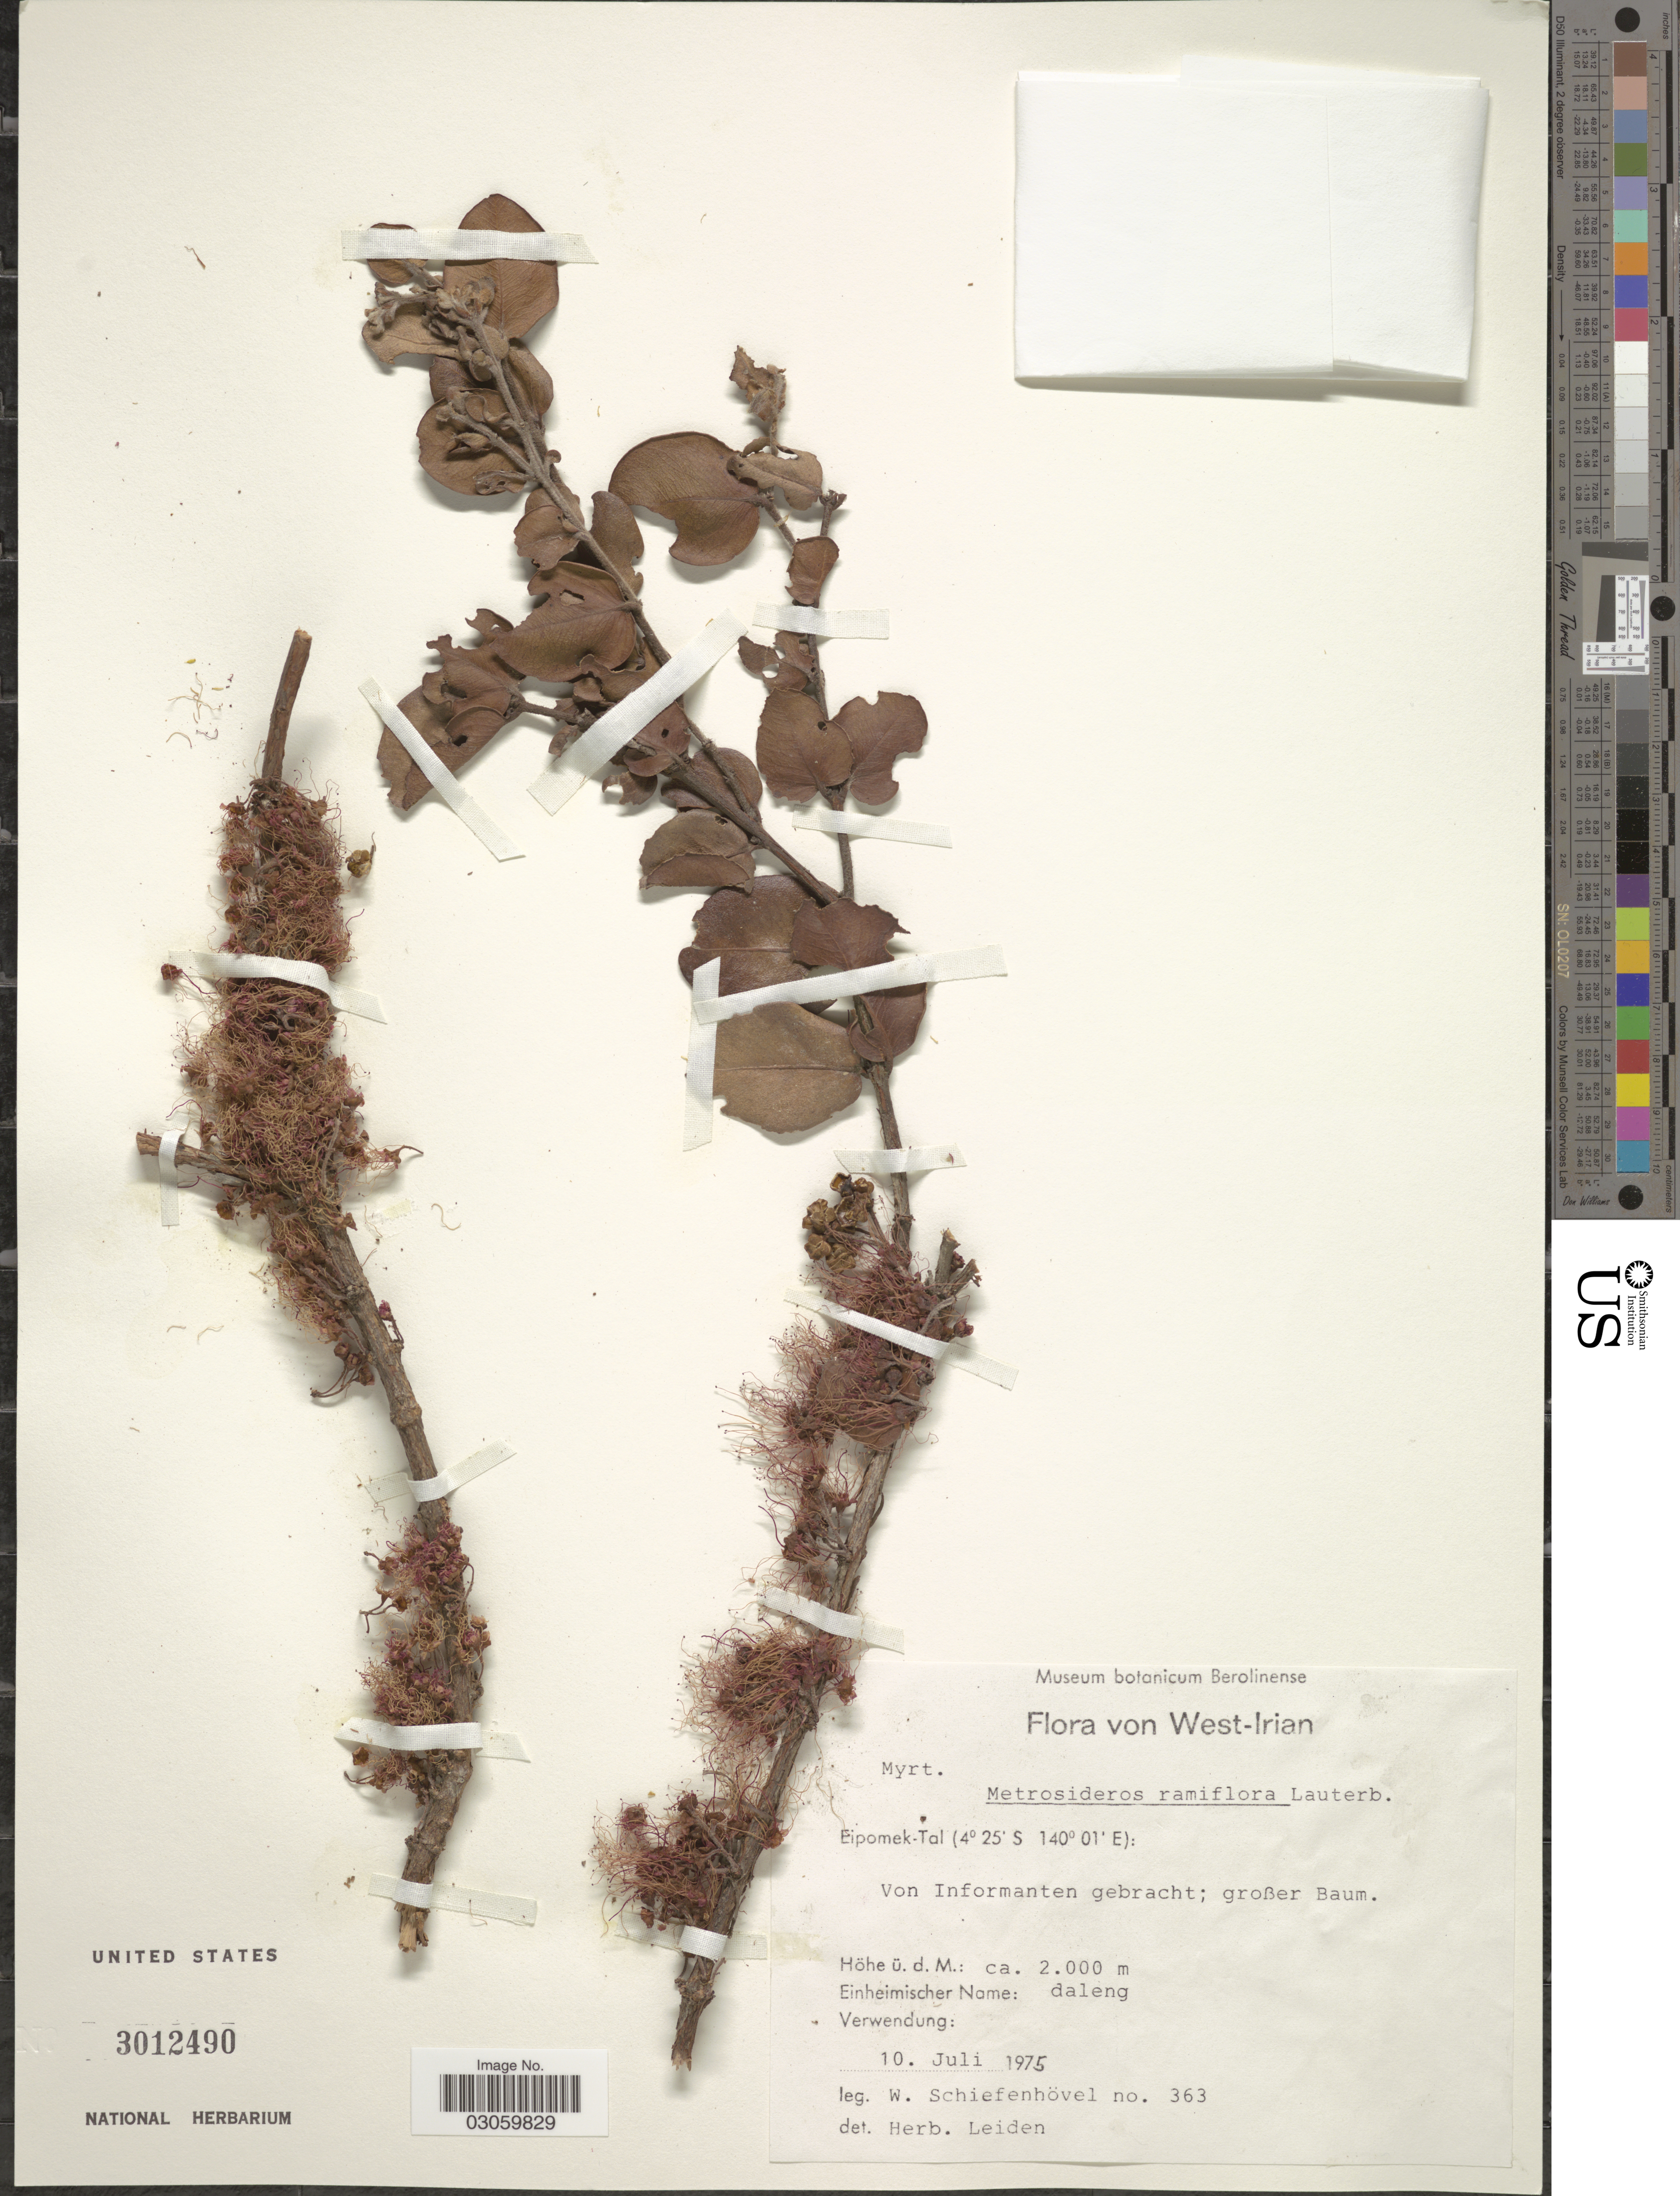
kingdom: Plantae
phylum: Tracheophyta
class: Magnoliopsida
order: Myrtales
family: Myrtaceae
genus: Metrosideros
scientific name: Metrosideros ramiflora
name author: Lauterb.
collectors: W. Schiefenhövel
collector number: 363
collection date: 1975-07-10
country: Indonesia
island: New Guinea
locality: West-Irian. Eipomek-Tal.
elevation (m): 2000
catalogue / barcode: US 3012490